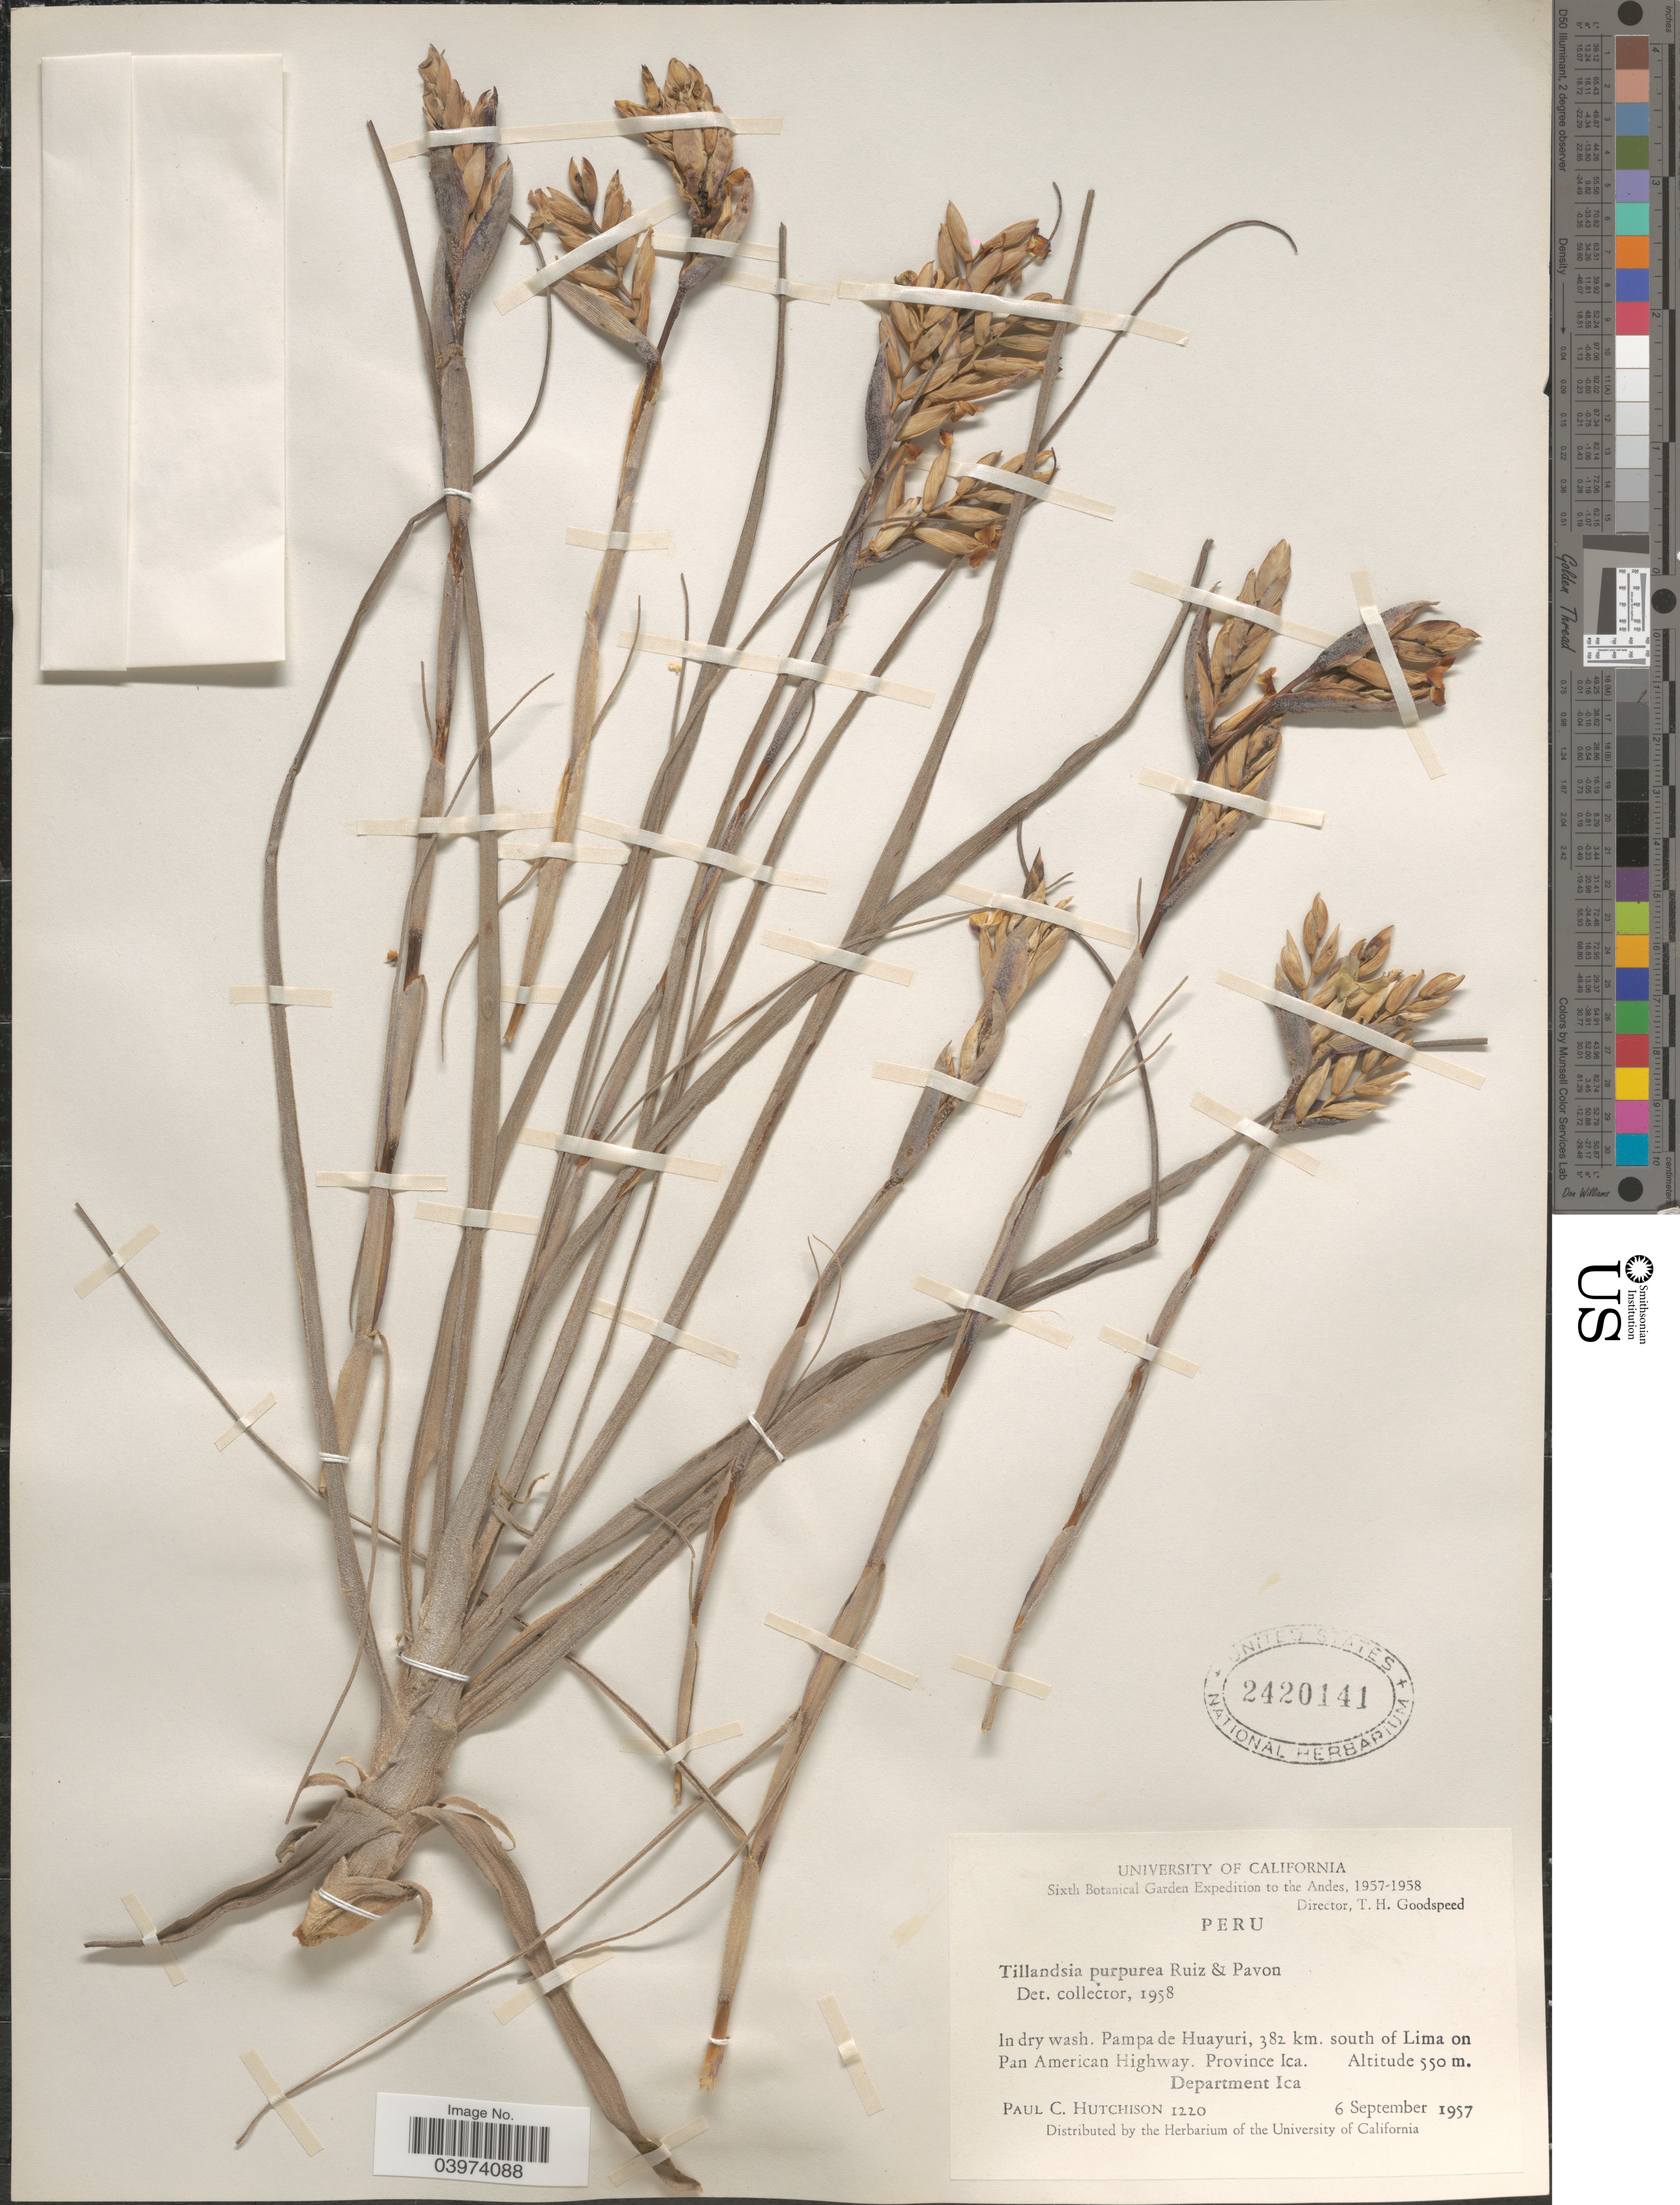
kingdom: Plantae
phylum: Tracheophyta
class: Liliopsida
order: Poales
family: Bromeliaceae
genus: Tillandsia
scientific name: Tillandsia purpurea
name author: Ruiz & Pav.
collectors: P. C. Hutchison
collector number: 1220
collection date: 1957-09-06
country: Peru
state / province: Ica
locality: Sixth Botanical Garden Expedition to the Andes, 1957-1958. In dry wash, Pampa de Huayuri, 382 km. south of Lima on Pan American Highway. Department Ica.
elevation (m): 550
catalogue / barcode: US 2420141